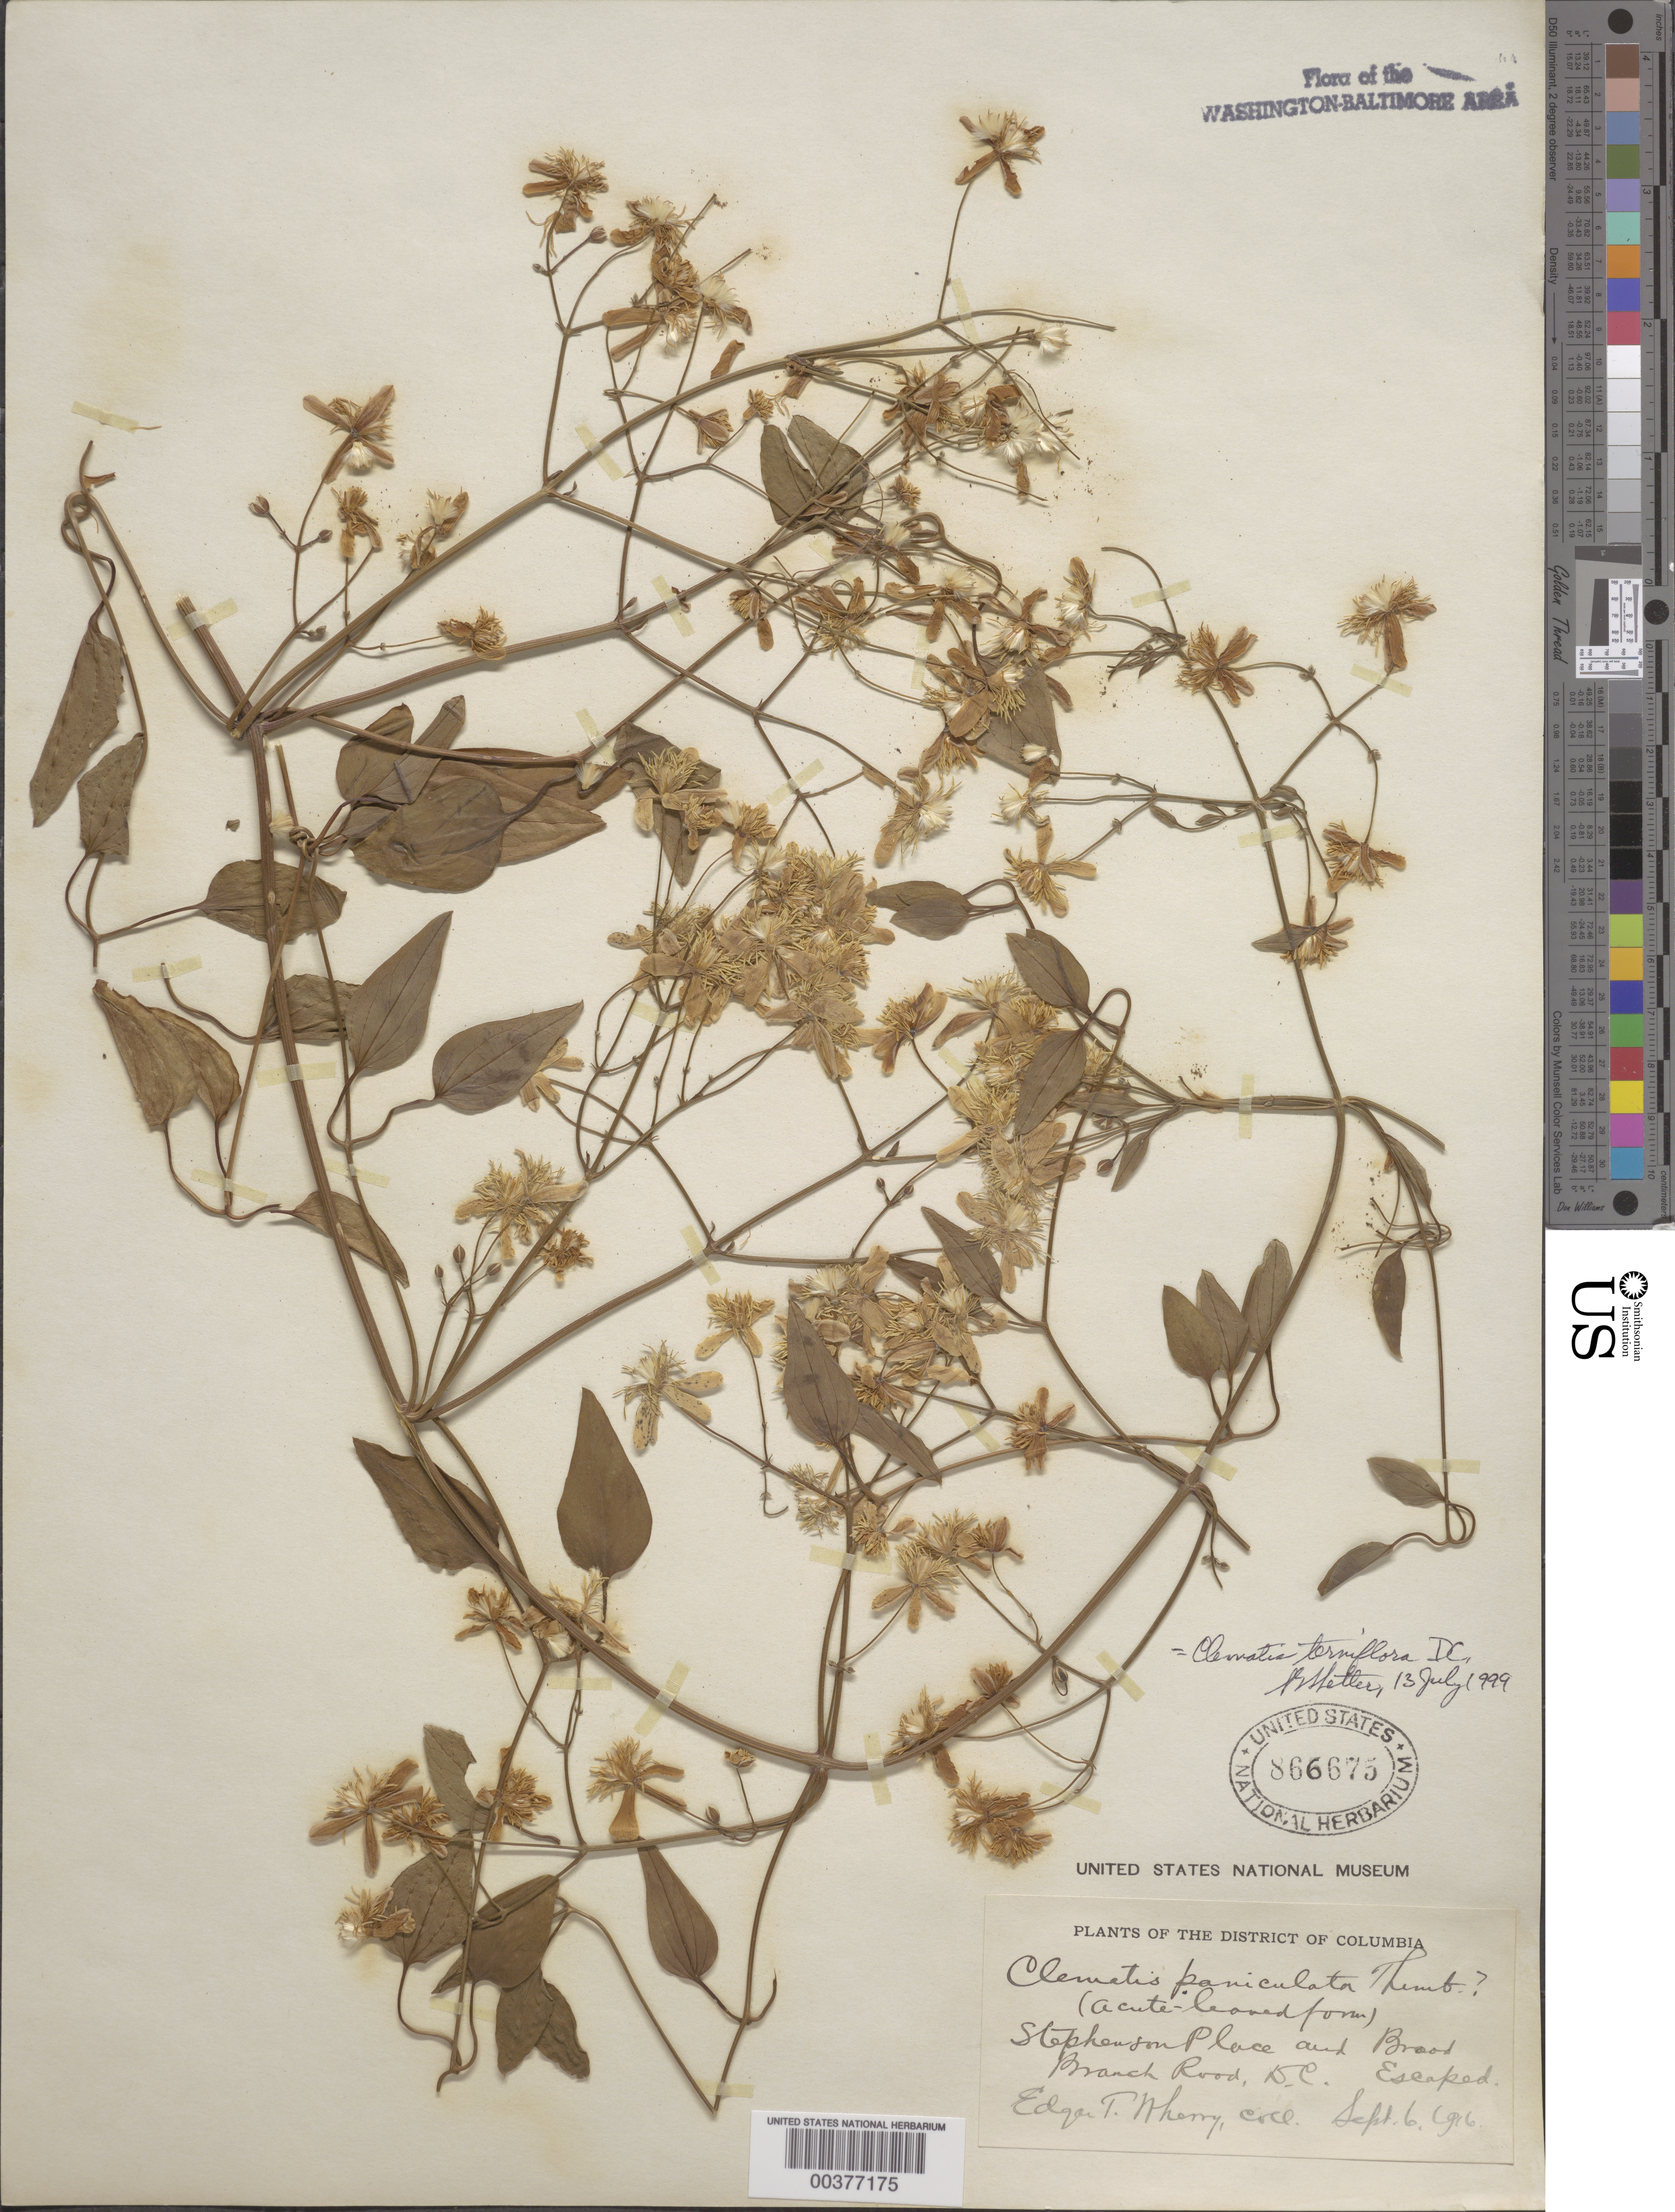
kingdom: Plantae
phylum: Tracheophyta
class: Magnoliopsida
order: Ranunculales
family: Ranunculaceae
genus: Clematis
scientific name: Clematis terniflora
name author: DC.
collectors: E. T. Wherry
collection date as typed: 06 Sep 1916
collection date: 1916-09-06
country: United States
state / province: District of Columbia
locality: Broad Branch road, Stephenson place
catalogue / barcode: US 866675